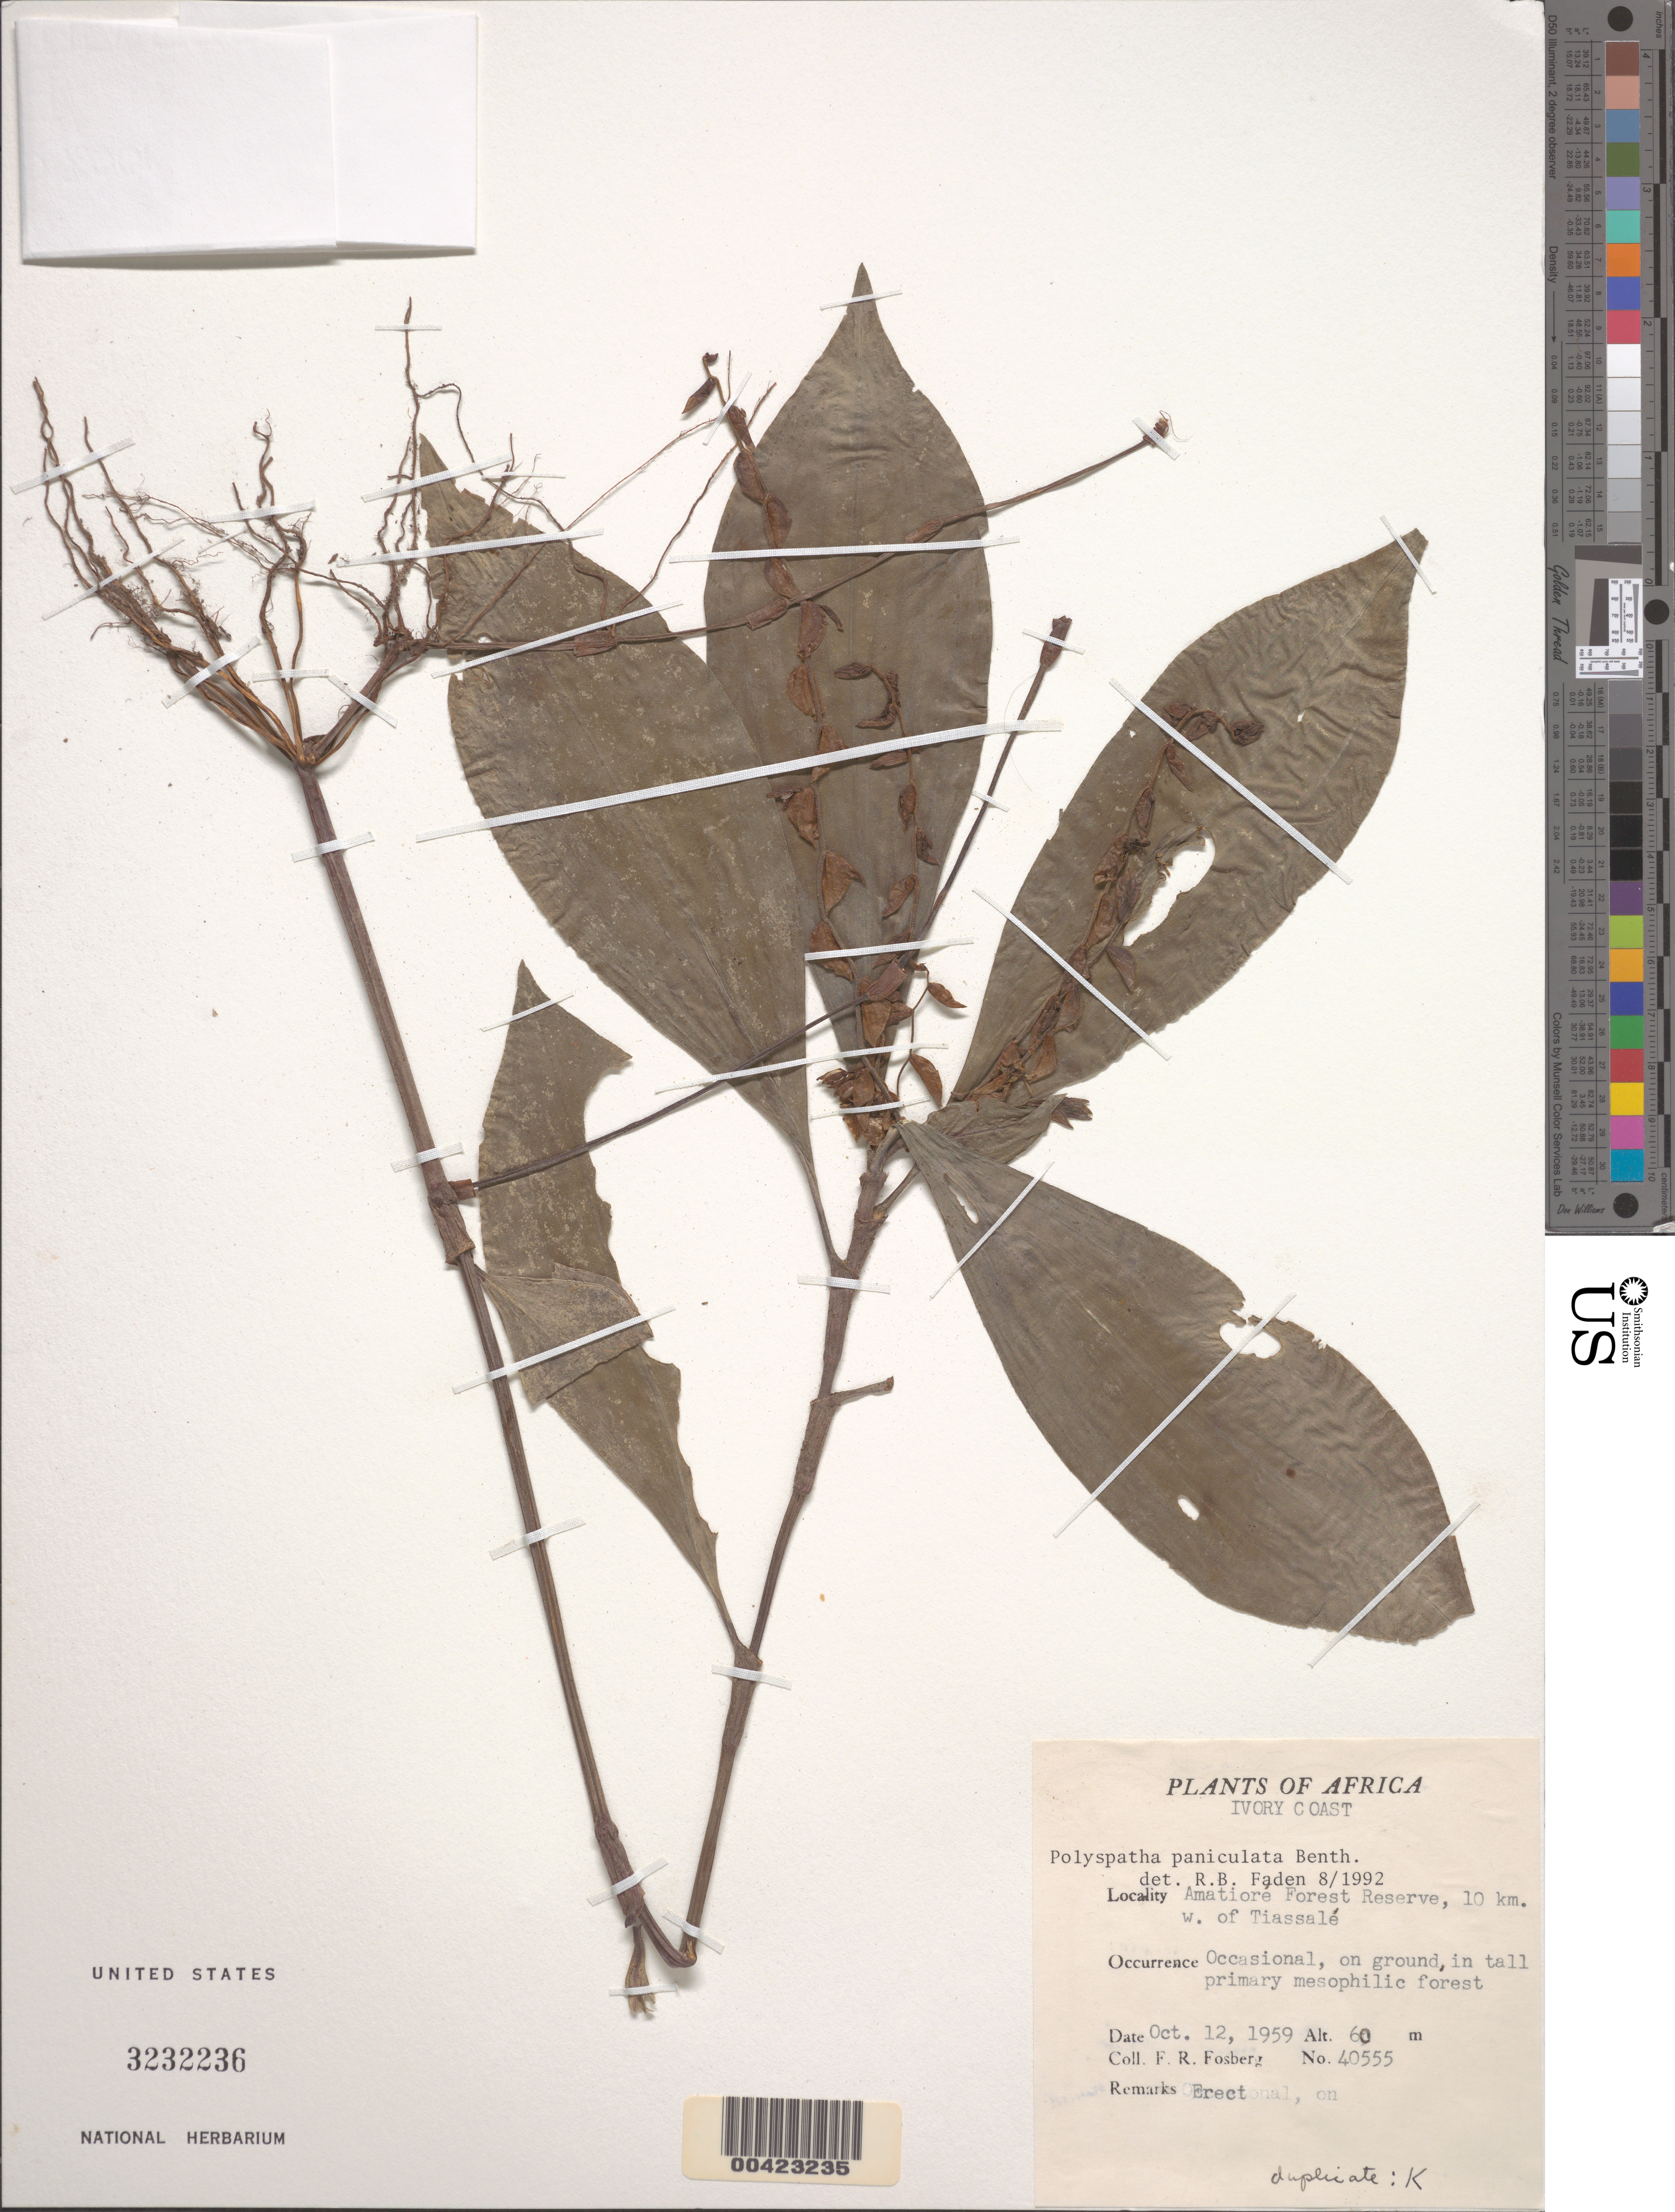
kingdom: Plantae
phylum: Tracheophyta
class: Liliopsida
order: Commelinales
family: Commelinaceae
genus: Polyspatha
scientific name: Polyspatha paniculata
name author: Benth.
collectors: F. R. Fosberg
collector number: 40555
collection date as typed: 12 Oct 1959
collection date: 1959-10-12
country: Ivory Coast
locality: Amatiore Forest Reserve, W of Tiassale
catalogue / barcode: US 3232236